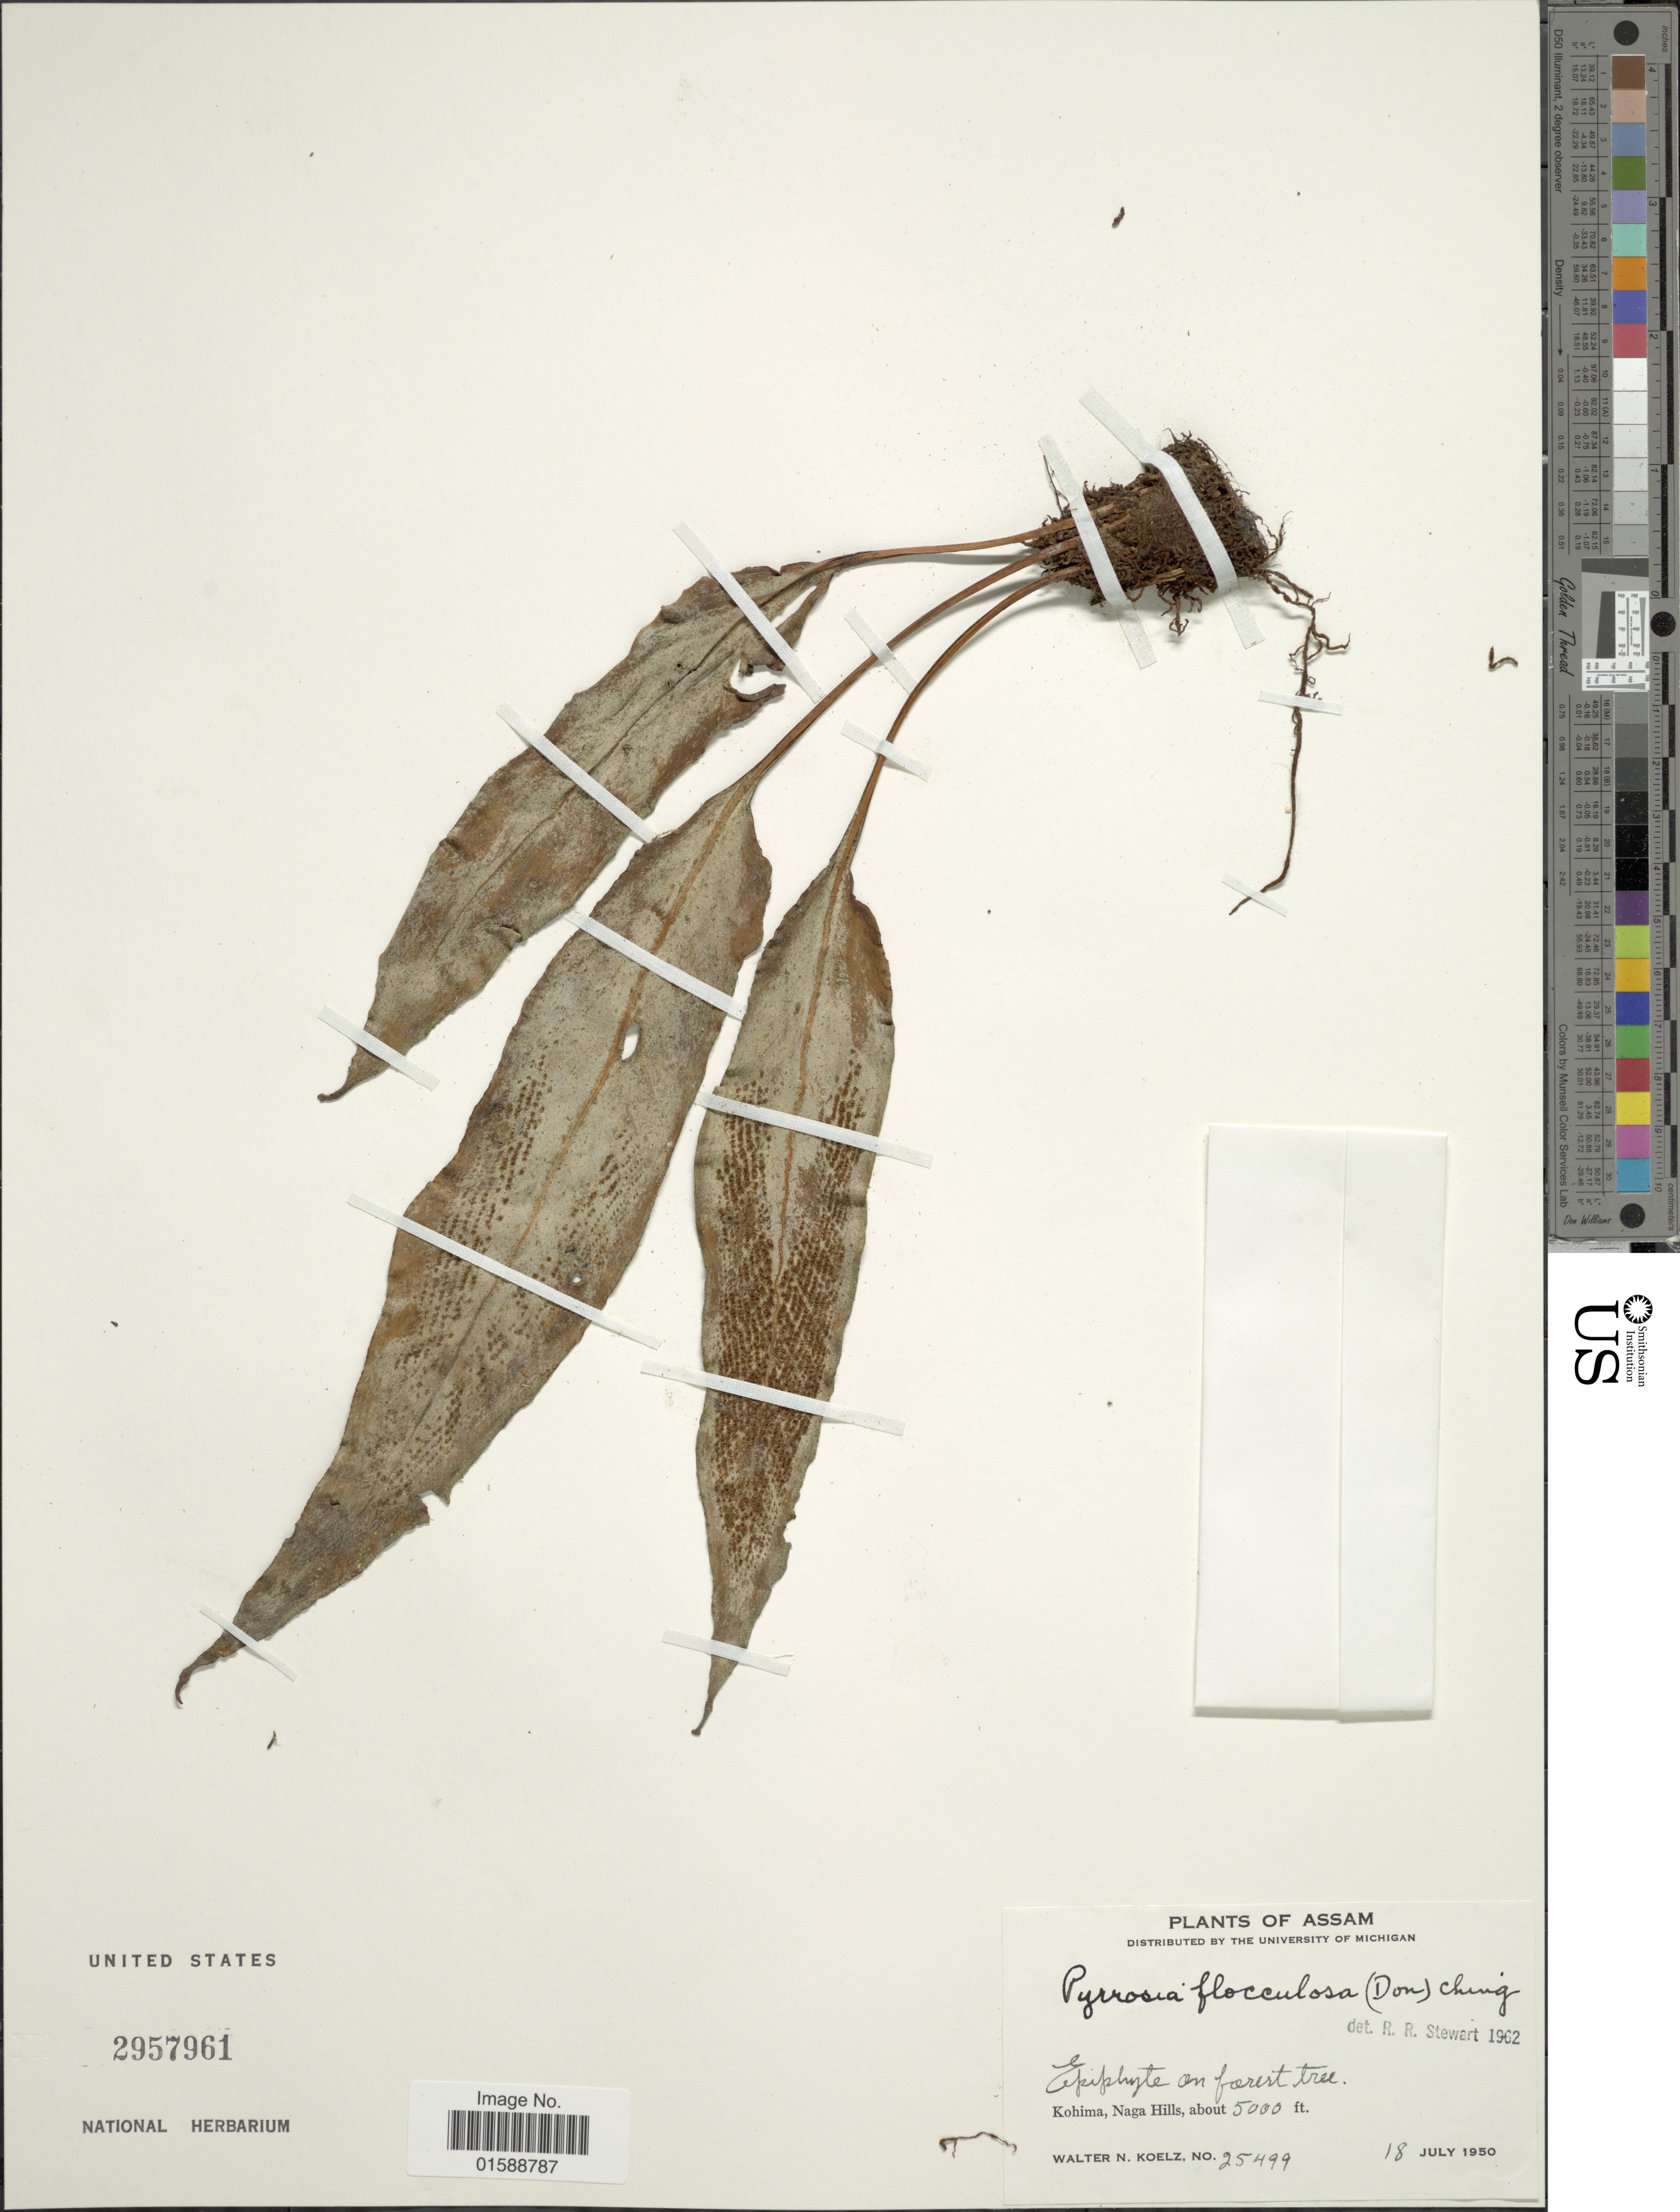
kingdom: Plantae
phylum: Tracheophyta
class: Polypodiopsida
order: Polypodiales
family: Polypodiaceae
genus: Pyrrosia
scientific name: Pyrrosia flocculosa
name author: (D. Don) Ching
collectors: W. N. Koelz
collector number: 25499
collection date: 1950-07-18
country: India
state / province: Nagaland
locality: Kohima, Naga Hills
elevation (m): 1524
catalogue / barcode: US 2957961